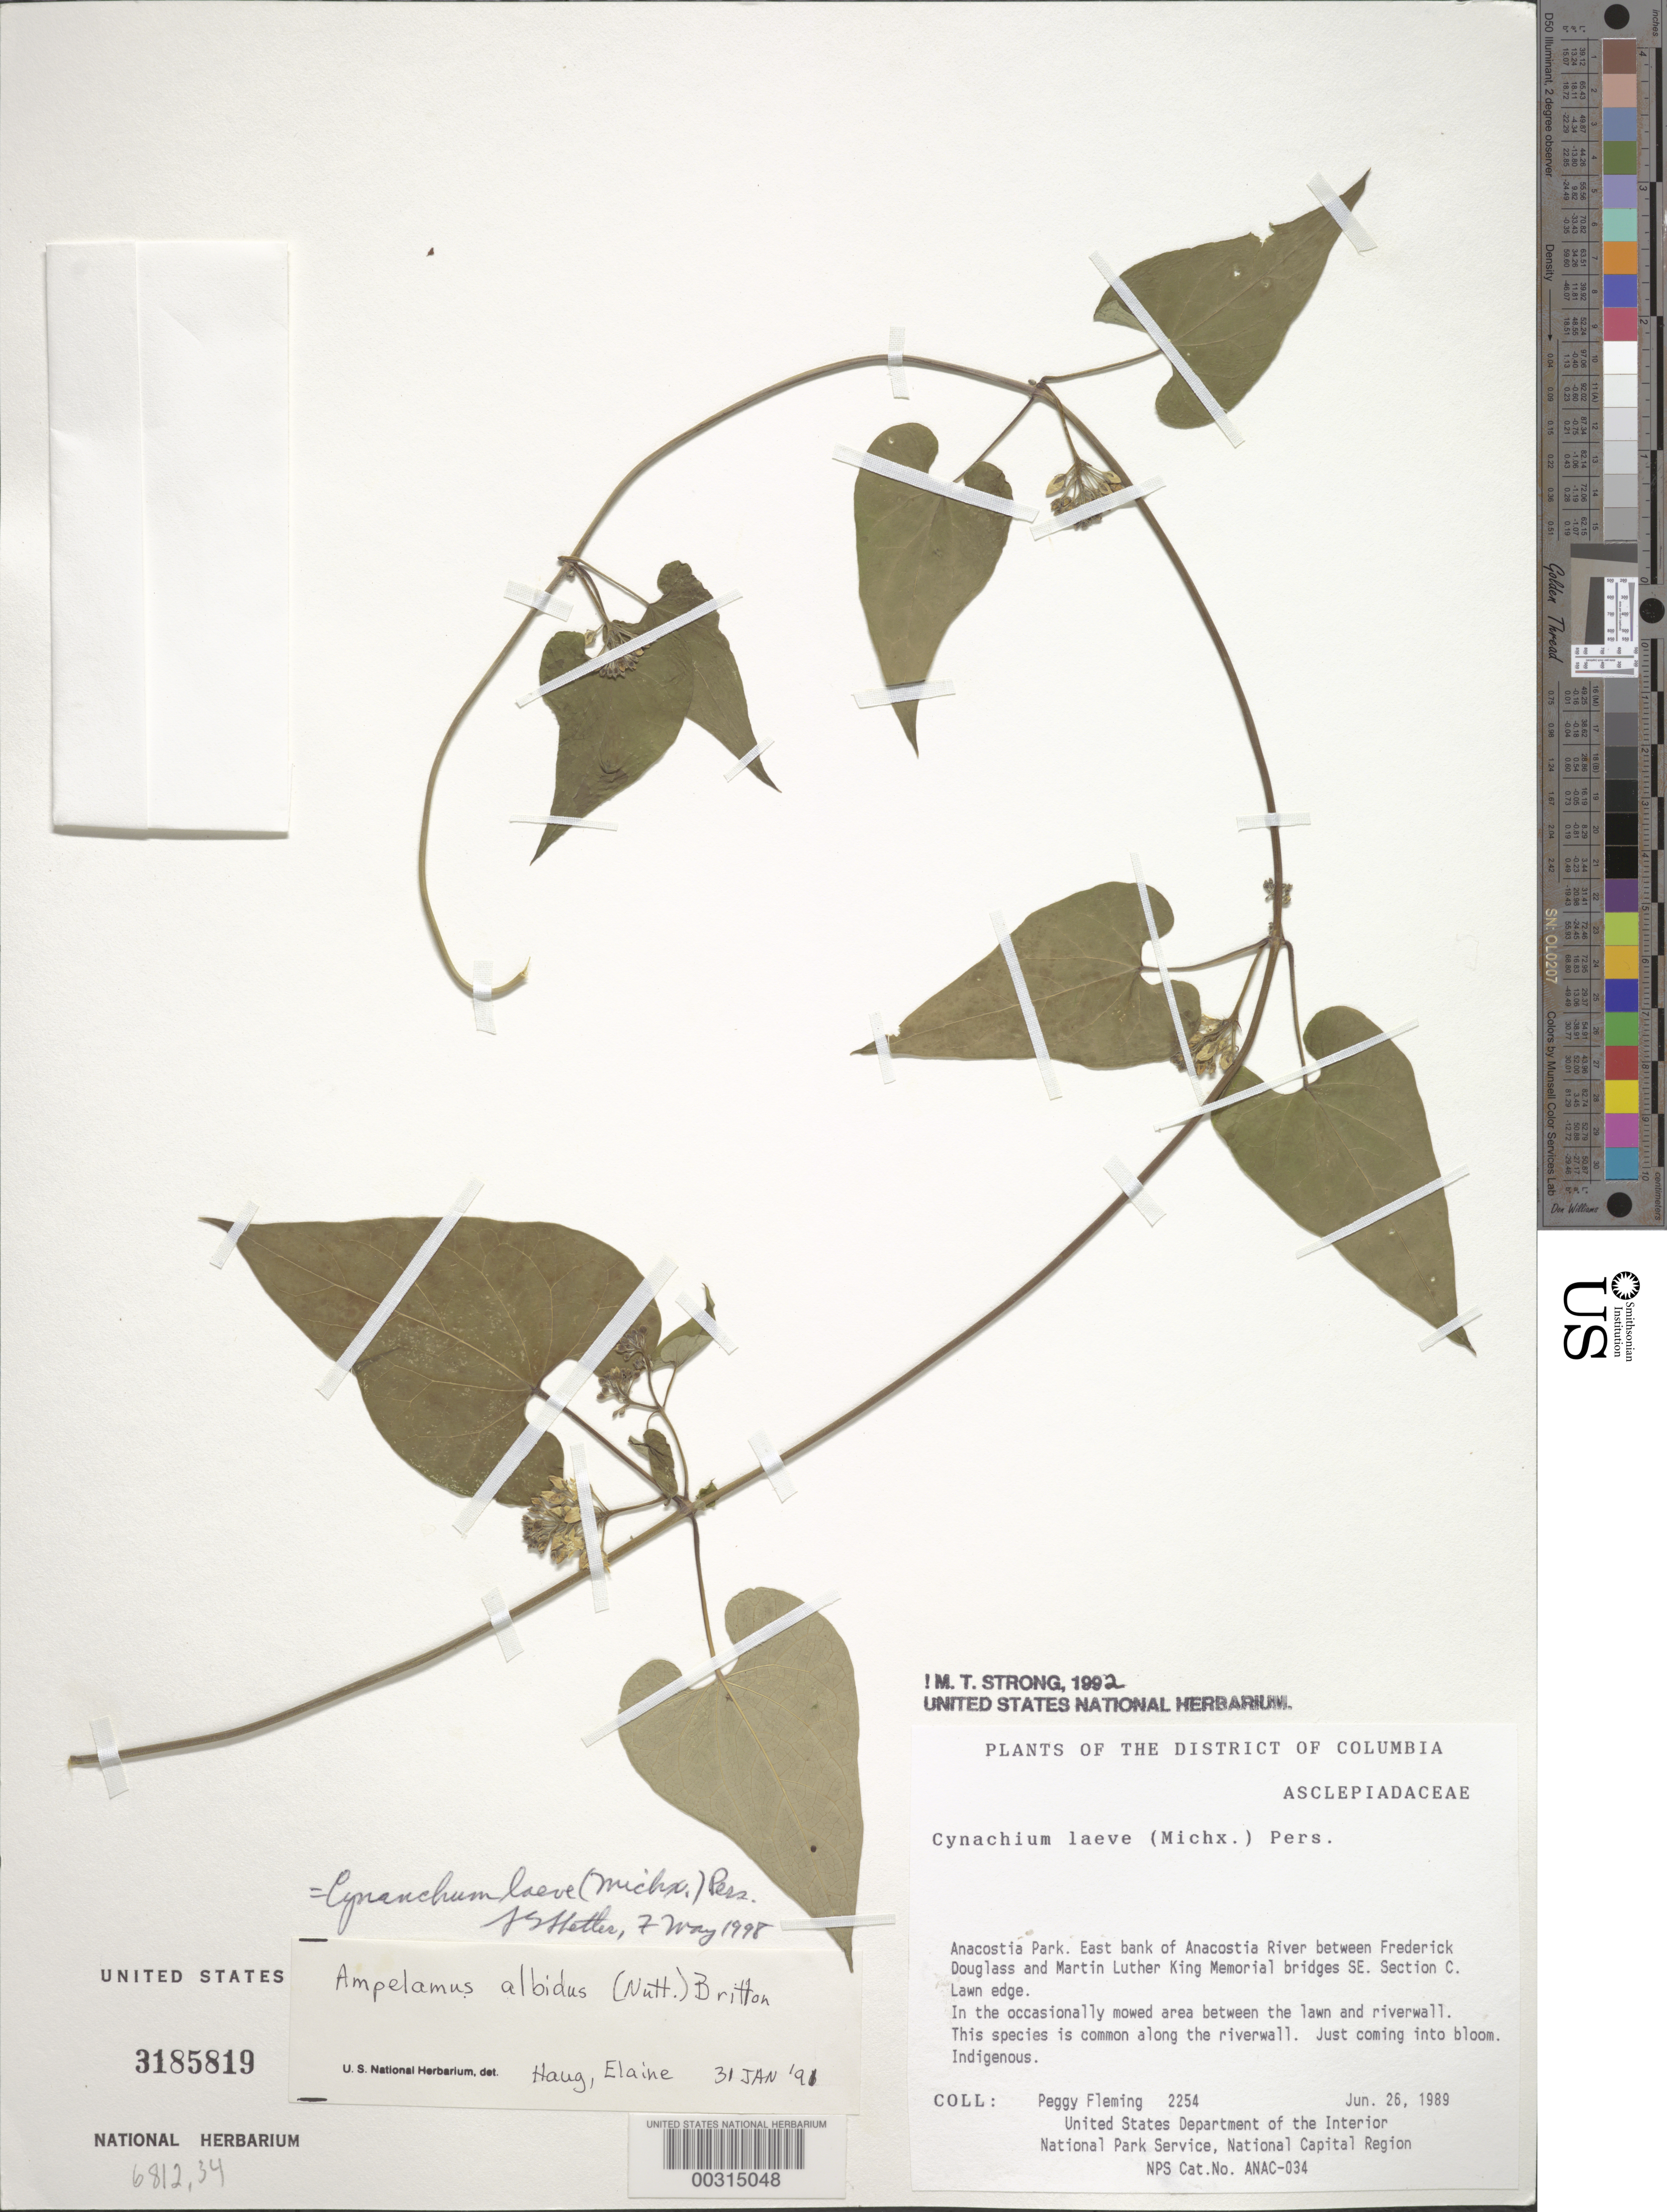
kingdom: Plantae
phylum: Tracheophyta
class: Magnoliopsida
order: Gentianales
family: Apocynaceae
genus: Cynanchum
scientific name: Cynanchum laeve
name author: (Michx.) Pers.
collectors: P. Fleming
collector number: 2254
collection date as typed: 26 Jun 1989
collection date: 1989-06-26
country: United States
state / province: District of Columbia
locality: Anacostia Park, E bank of Anacostia River between Frederick Douglass and Martin Luther King Memorial Bridges SE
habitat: Mowed area between the lawn and riverwall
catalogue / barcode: US 3185819